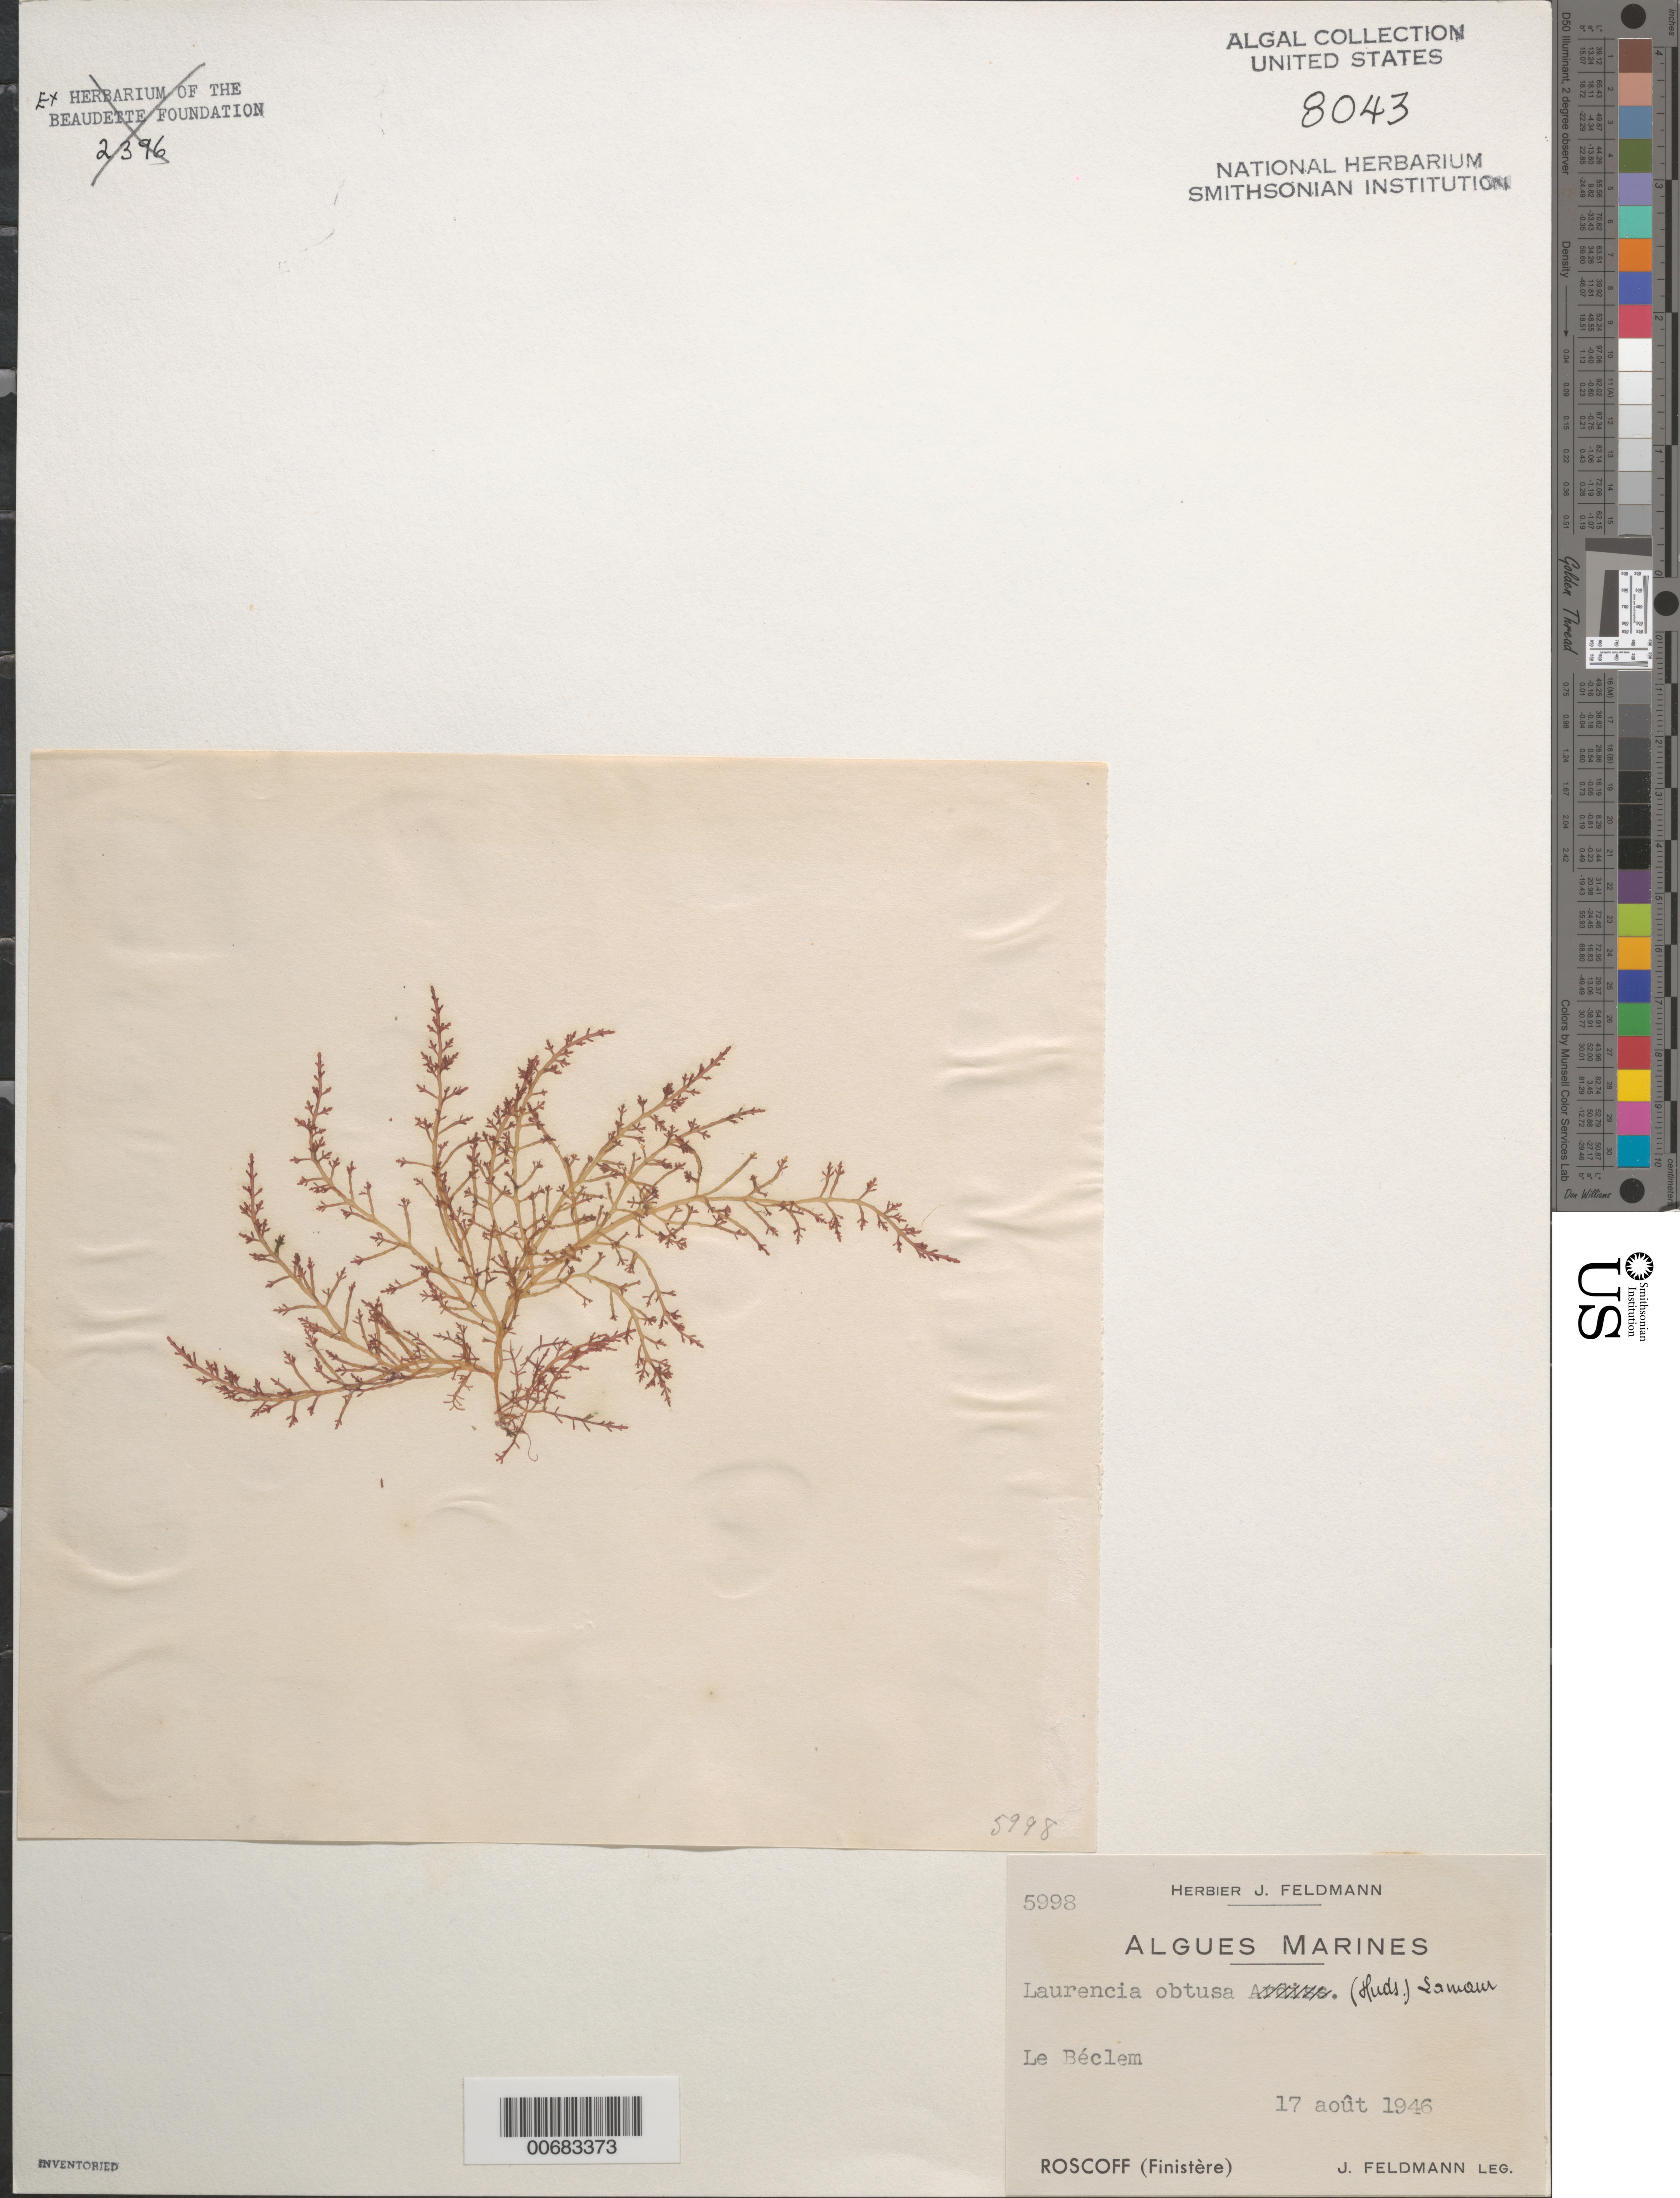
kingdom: Plantae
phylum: Rhodophyta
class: Florideophyceae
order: Ceramiales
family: Rhodomelaceae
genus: Laurencia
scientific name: Laurencia obtusa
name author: (Huds.) J.V.Lamouroux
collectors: J. Feldmann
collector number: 5998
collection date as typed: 17 Aug 1946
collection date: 1946-08-17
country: France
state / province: Bretagne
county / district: Finistère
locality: Le Beclem, Roscoff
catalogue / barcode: US 8043